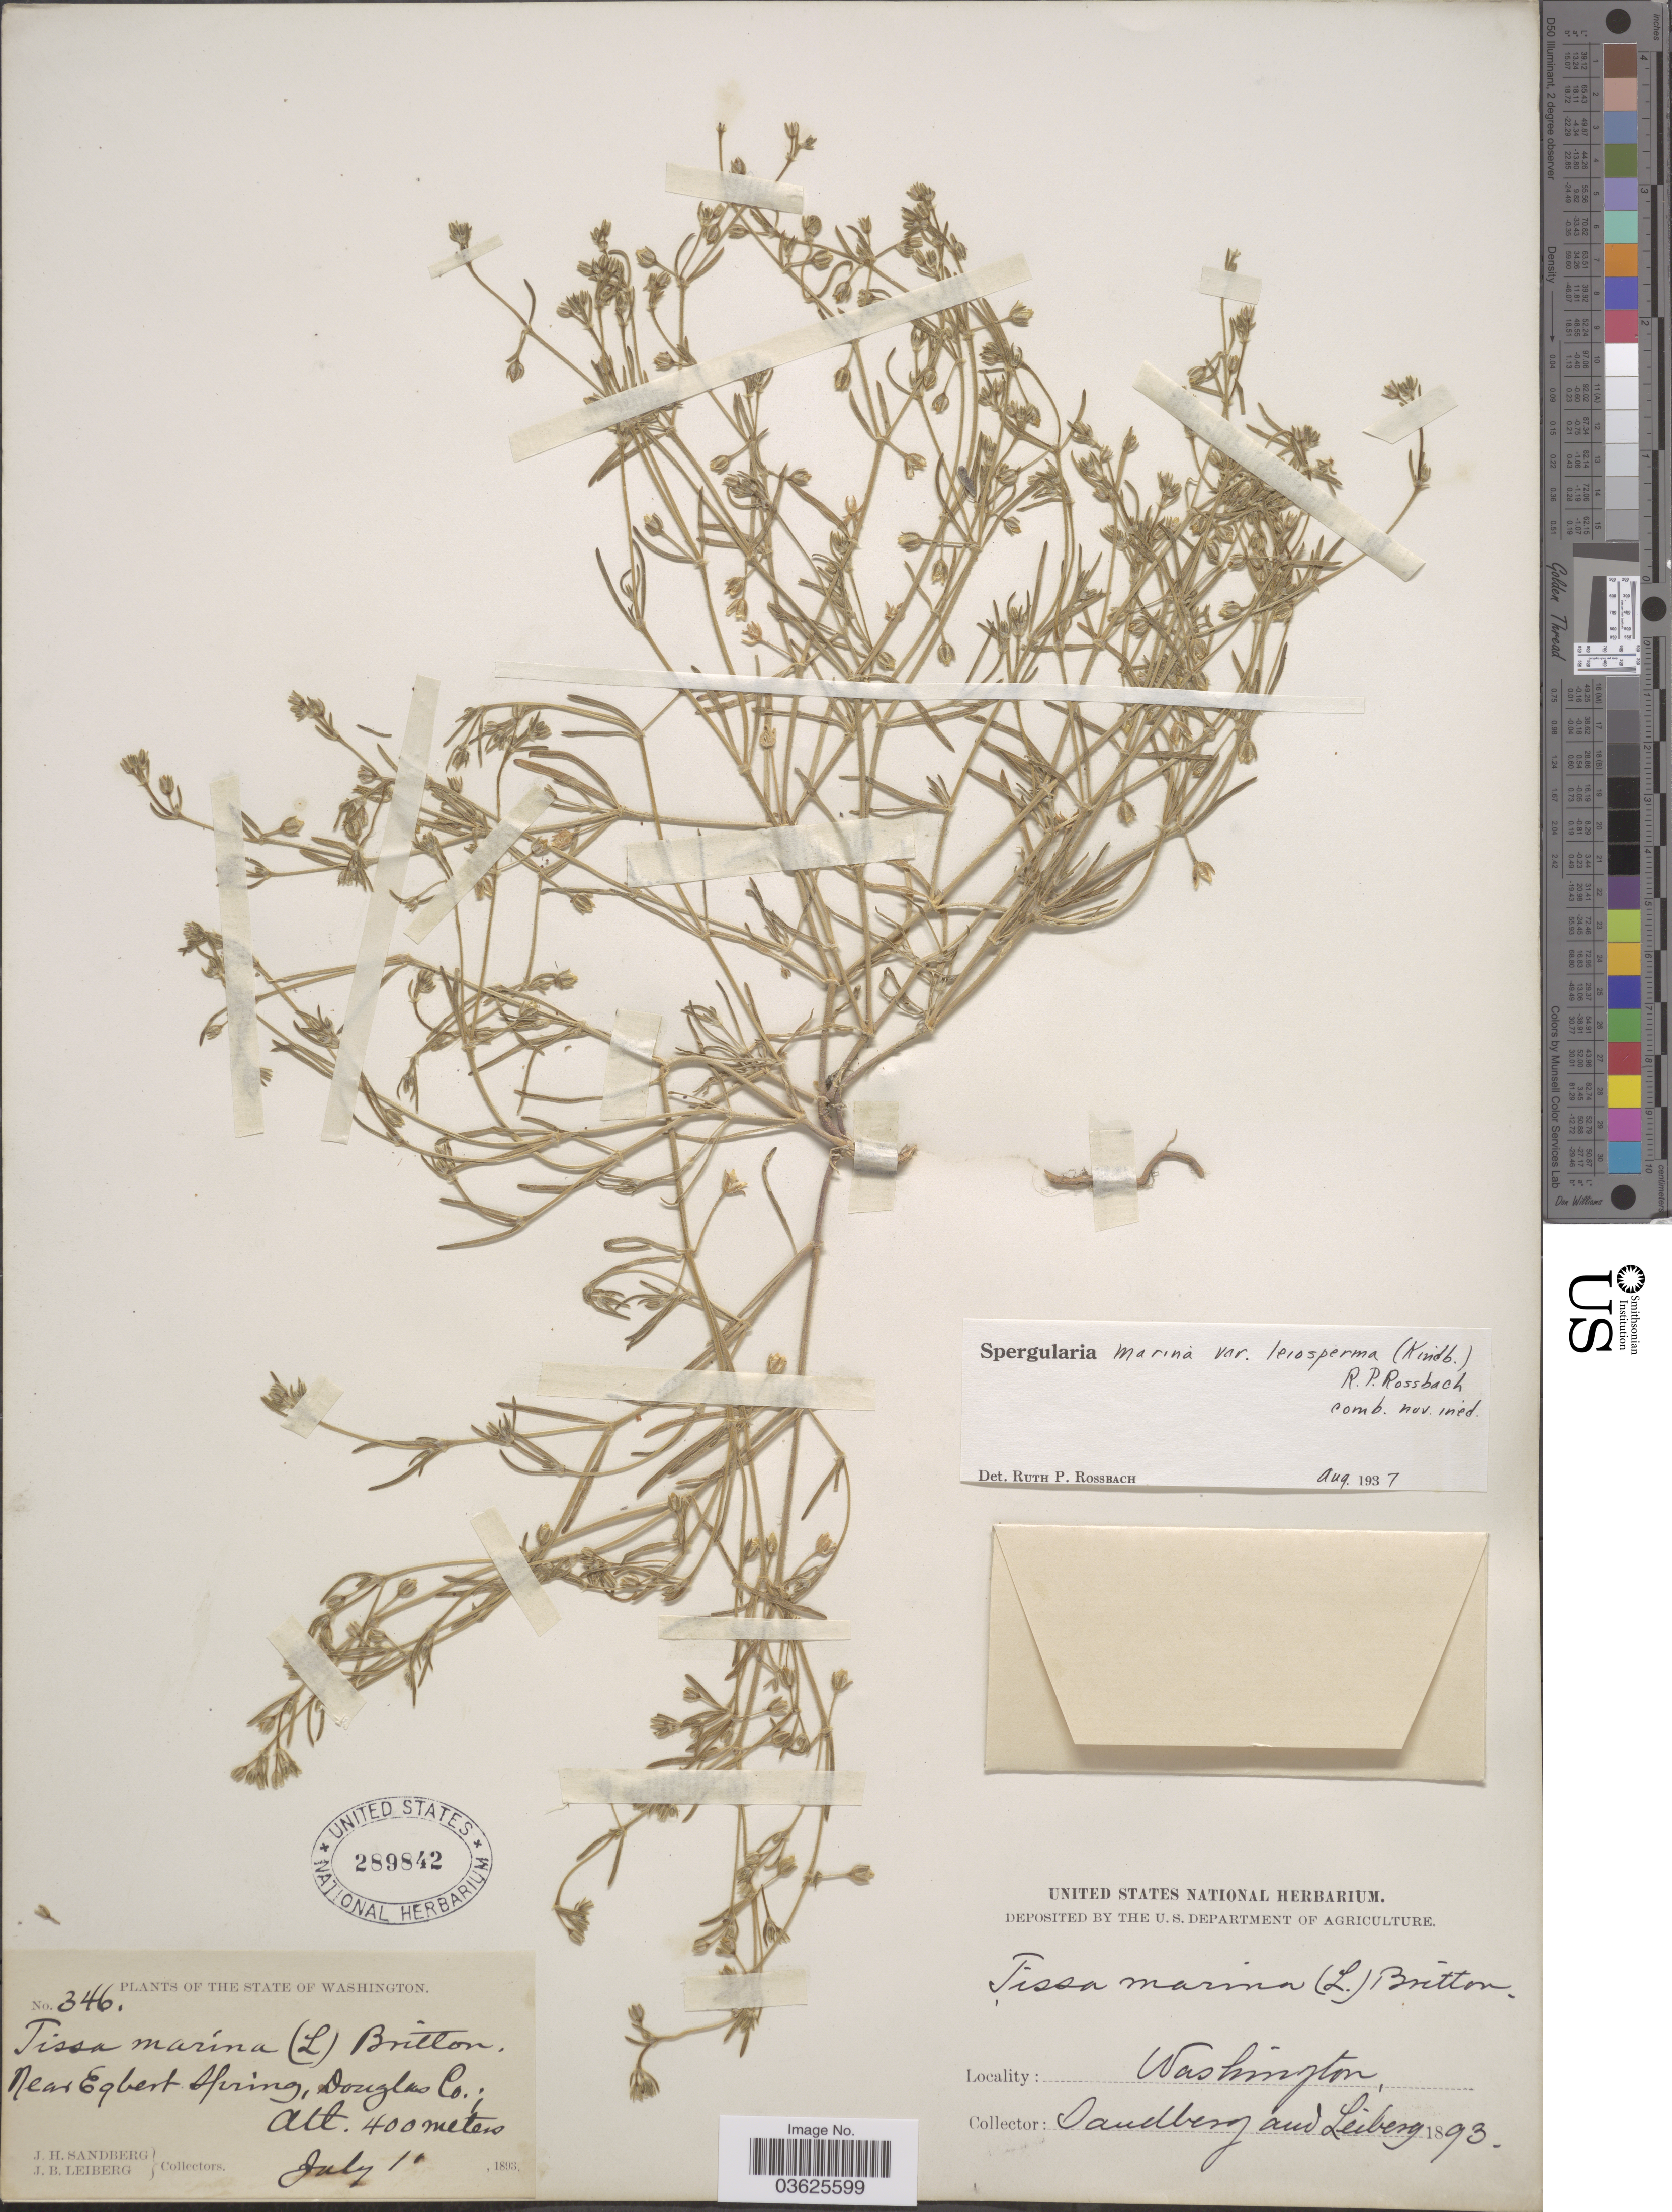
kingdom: Plantae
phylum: Tracheophyta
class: Magnoliopsida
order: Caryophyllales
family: Caryophyllaceae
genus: Spergularia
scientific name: Spergularia marina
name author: (L.) Griseb.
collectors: J. H. Sandberg & J. B. Leiberg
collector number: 346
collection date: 1893-07-01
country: United States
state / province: Washington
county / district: Douglas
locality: Near Egbert Spring, Douglas Co.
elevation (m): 400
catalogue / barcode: US 289842